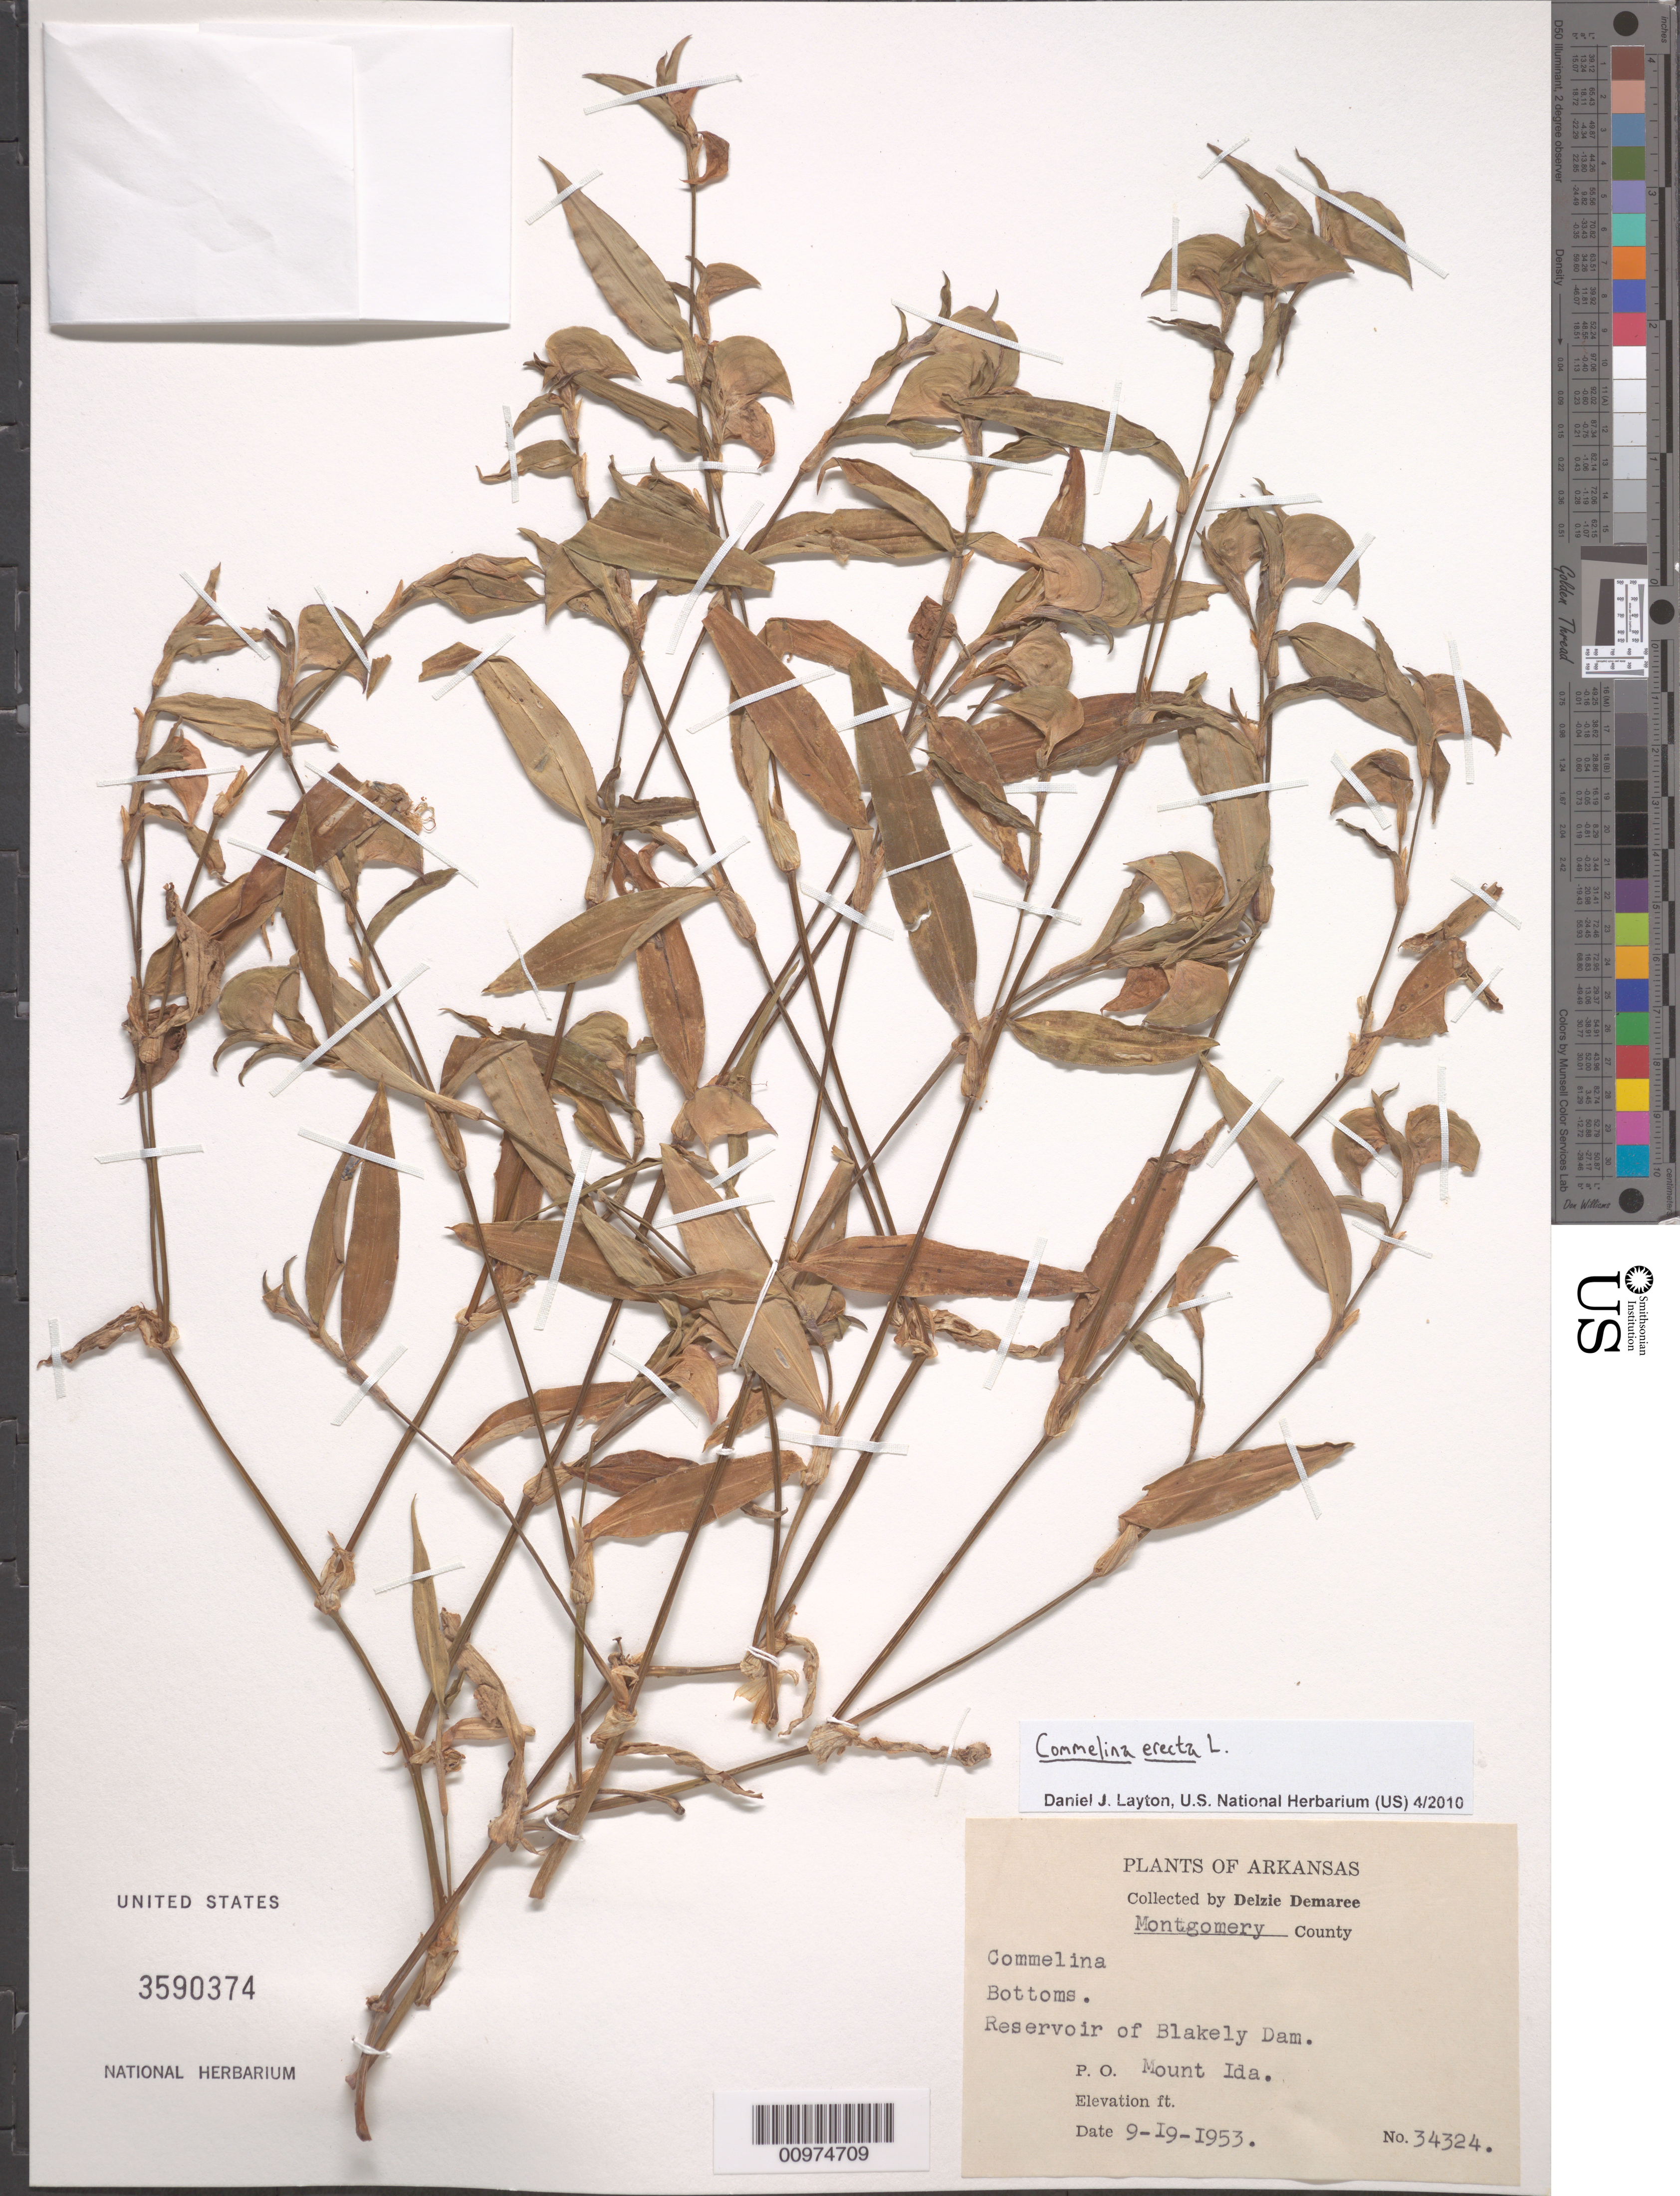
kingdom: Plantae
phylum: Tracheophyta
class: Liliopsida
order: Commelinales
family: Commelinaceae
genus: Commelina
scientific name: Commelina erecta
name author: L.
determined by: Layton, Daniel J.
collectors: D. Demaree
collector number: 34324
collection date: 1953-09-19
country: United States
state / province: Arkansas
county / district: Mongomery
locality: Bottoms. Reservoir of Blakely Dam. P.O. Mount Ida.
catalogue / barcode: US 3590374